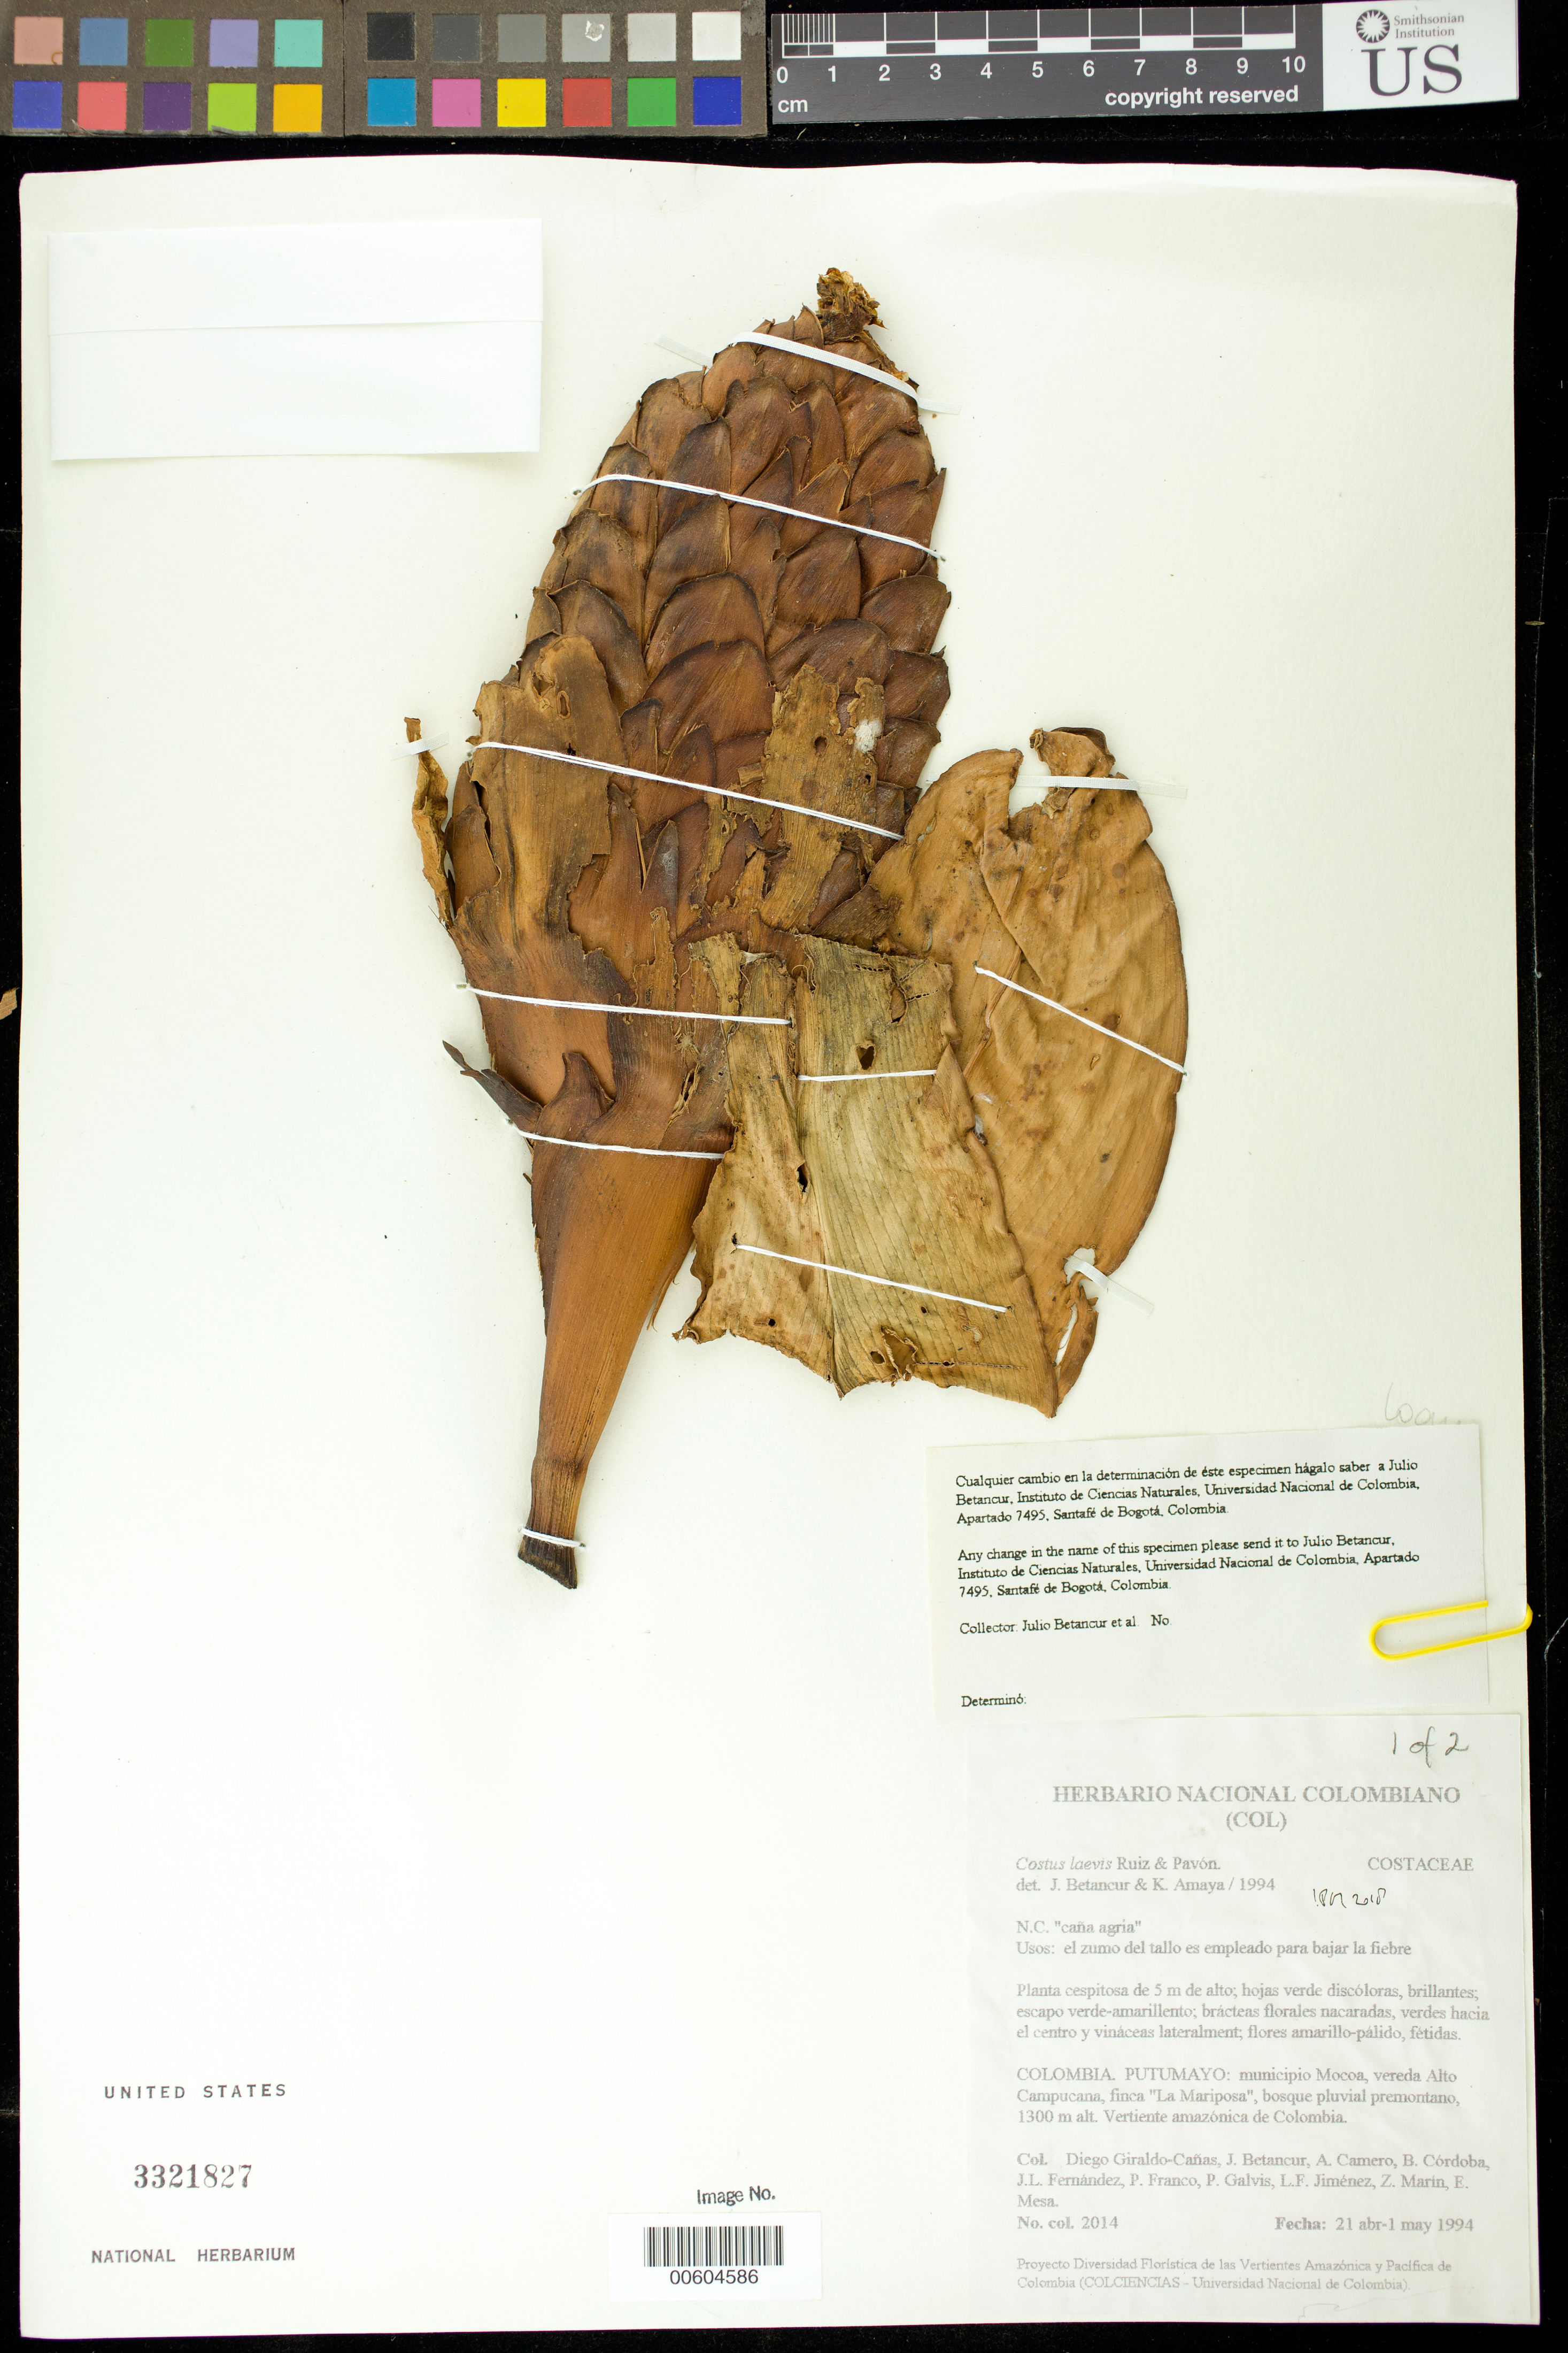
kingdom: Plantae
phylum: Tracheophyta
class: Liliopsida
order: Zingiberales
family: Costaceae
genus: Costus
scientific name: Costus laevis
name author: Ruiz & Pav.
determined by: Betancur, J. C.; Amaya, K.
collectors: D. A. Giraldo-Cañas, J. C. Betancur, A. A. Camero & et al.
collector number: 2014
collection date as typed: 21 Apr 1994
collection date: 1994-04-21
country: Colombia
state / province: Putumayo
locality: Mocoa, Alto Campucana road, finca La Mariposa, premontane rain forest.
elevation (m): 1300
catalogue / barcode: US 3321827